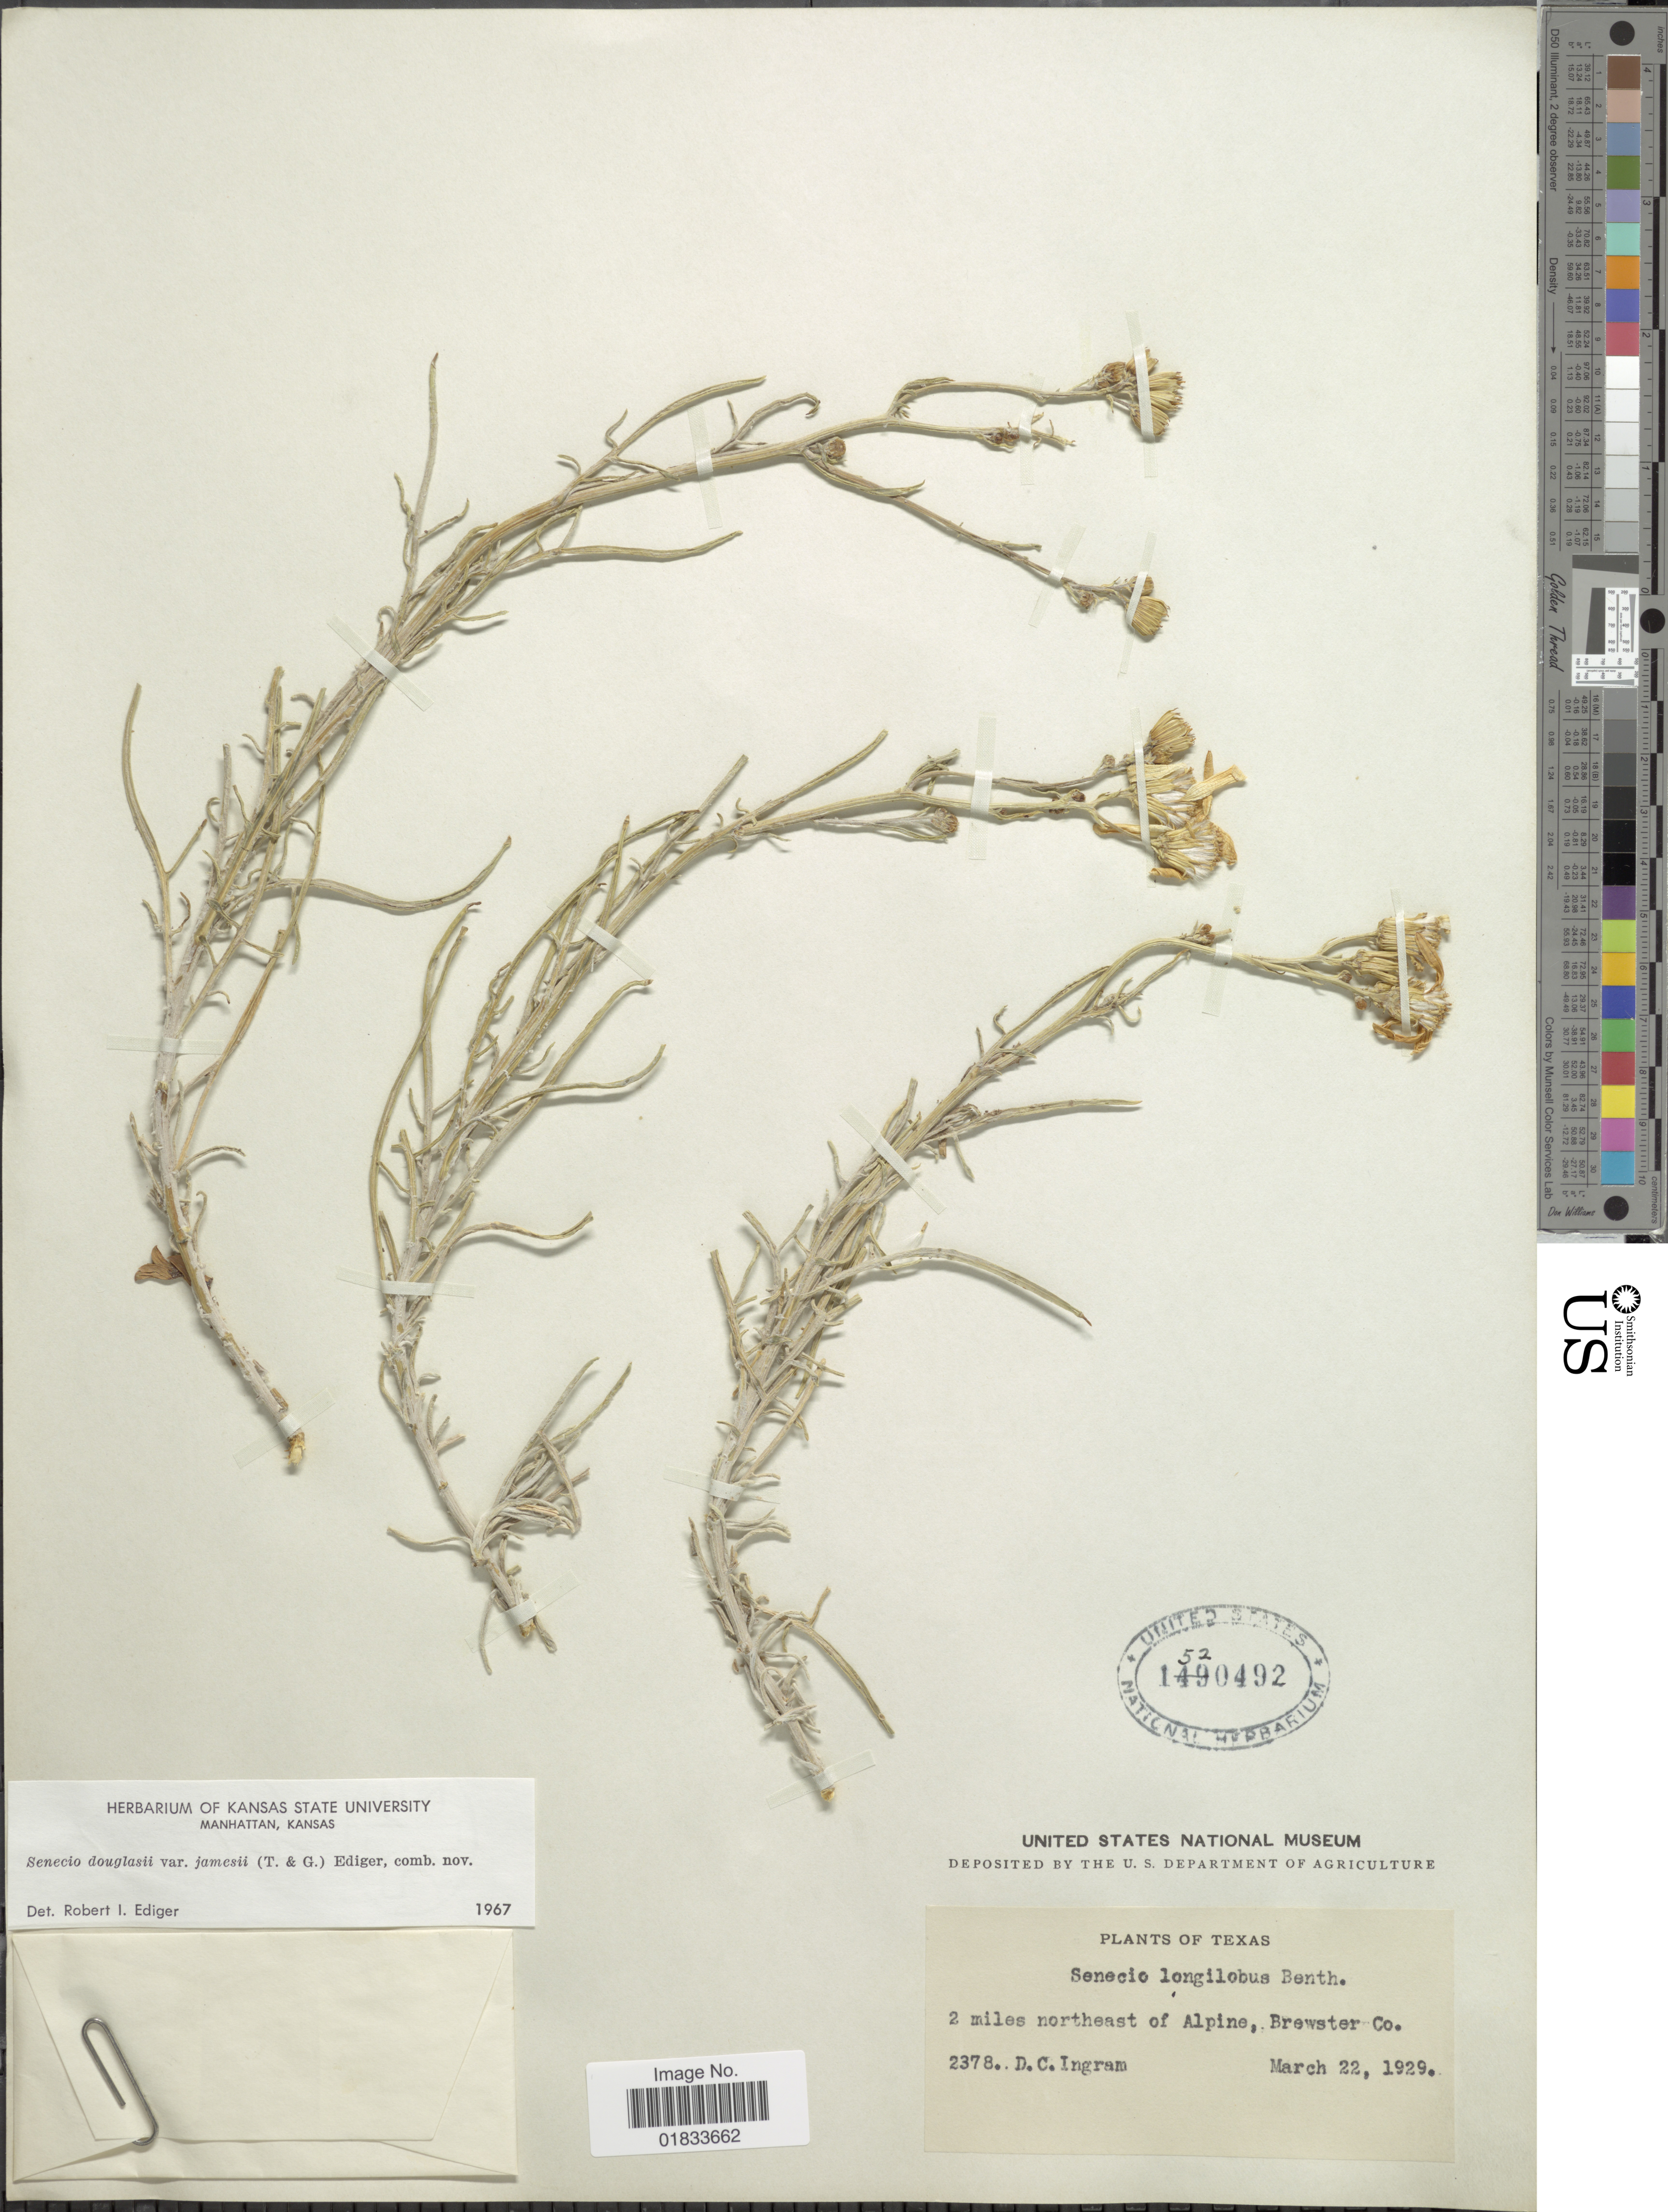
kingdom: Plantae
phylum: Tracheophyta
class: Magnoliopsida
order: Asterales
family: Asteraceae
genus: Senecio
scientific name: Senecio flaccidus var. flaccidus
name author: Less.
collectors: D. C. Ingram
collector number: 2378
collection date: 1929-03-22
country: United States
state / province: Texas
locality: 2 miles northeast of Alpine, Brewster Co.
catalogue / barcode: US 1520492